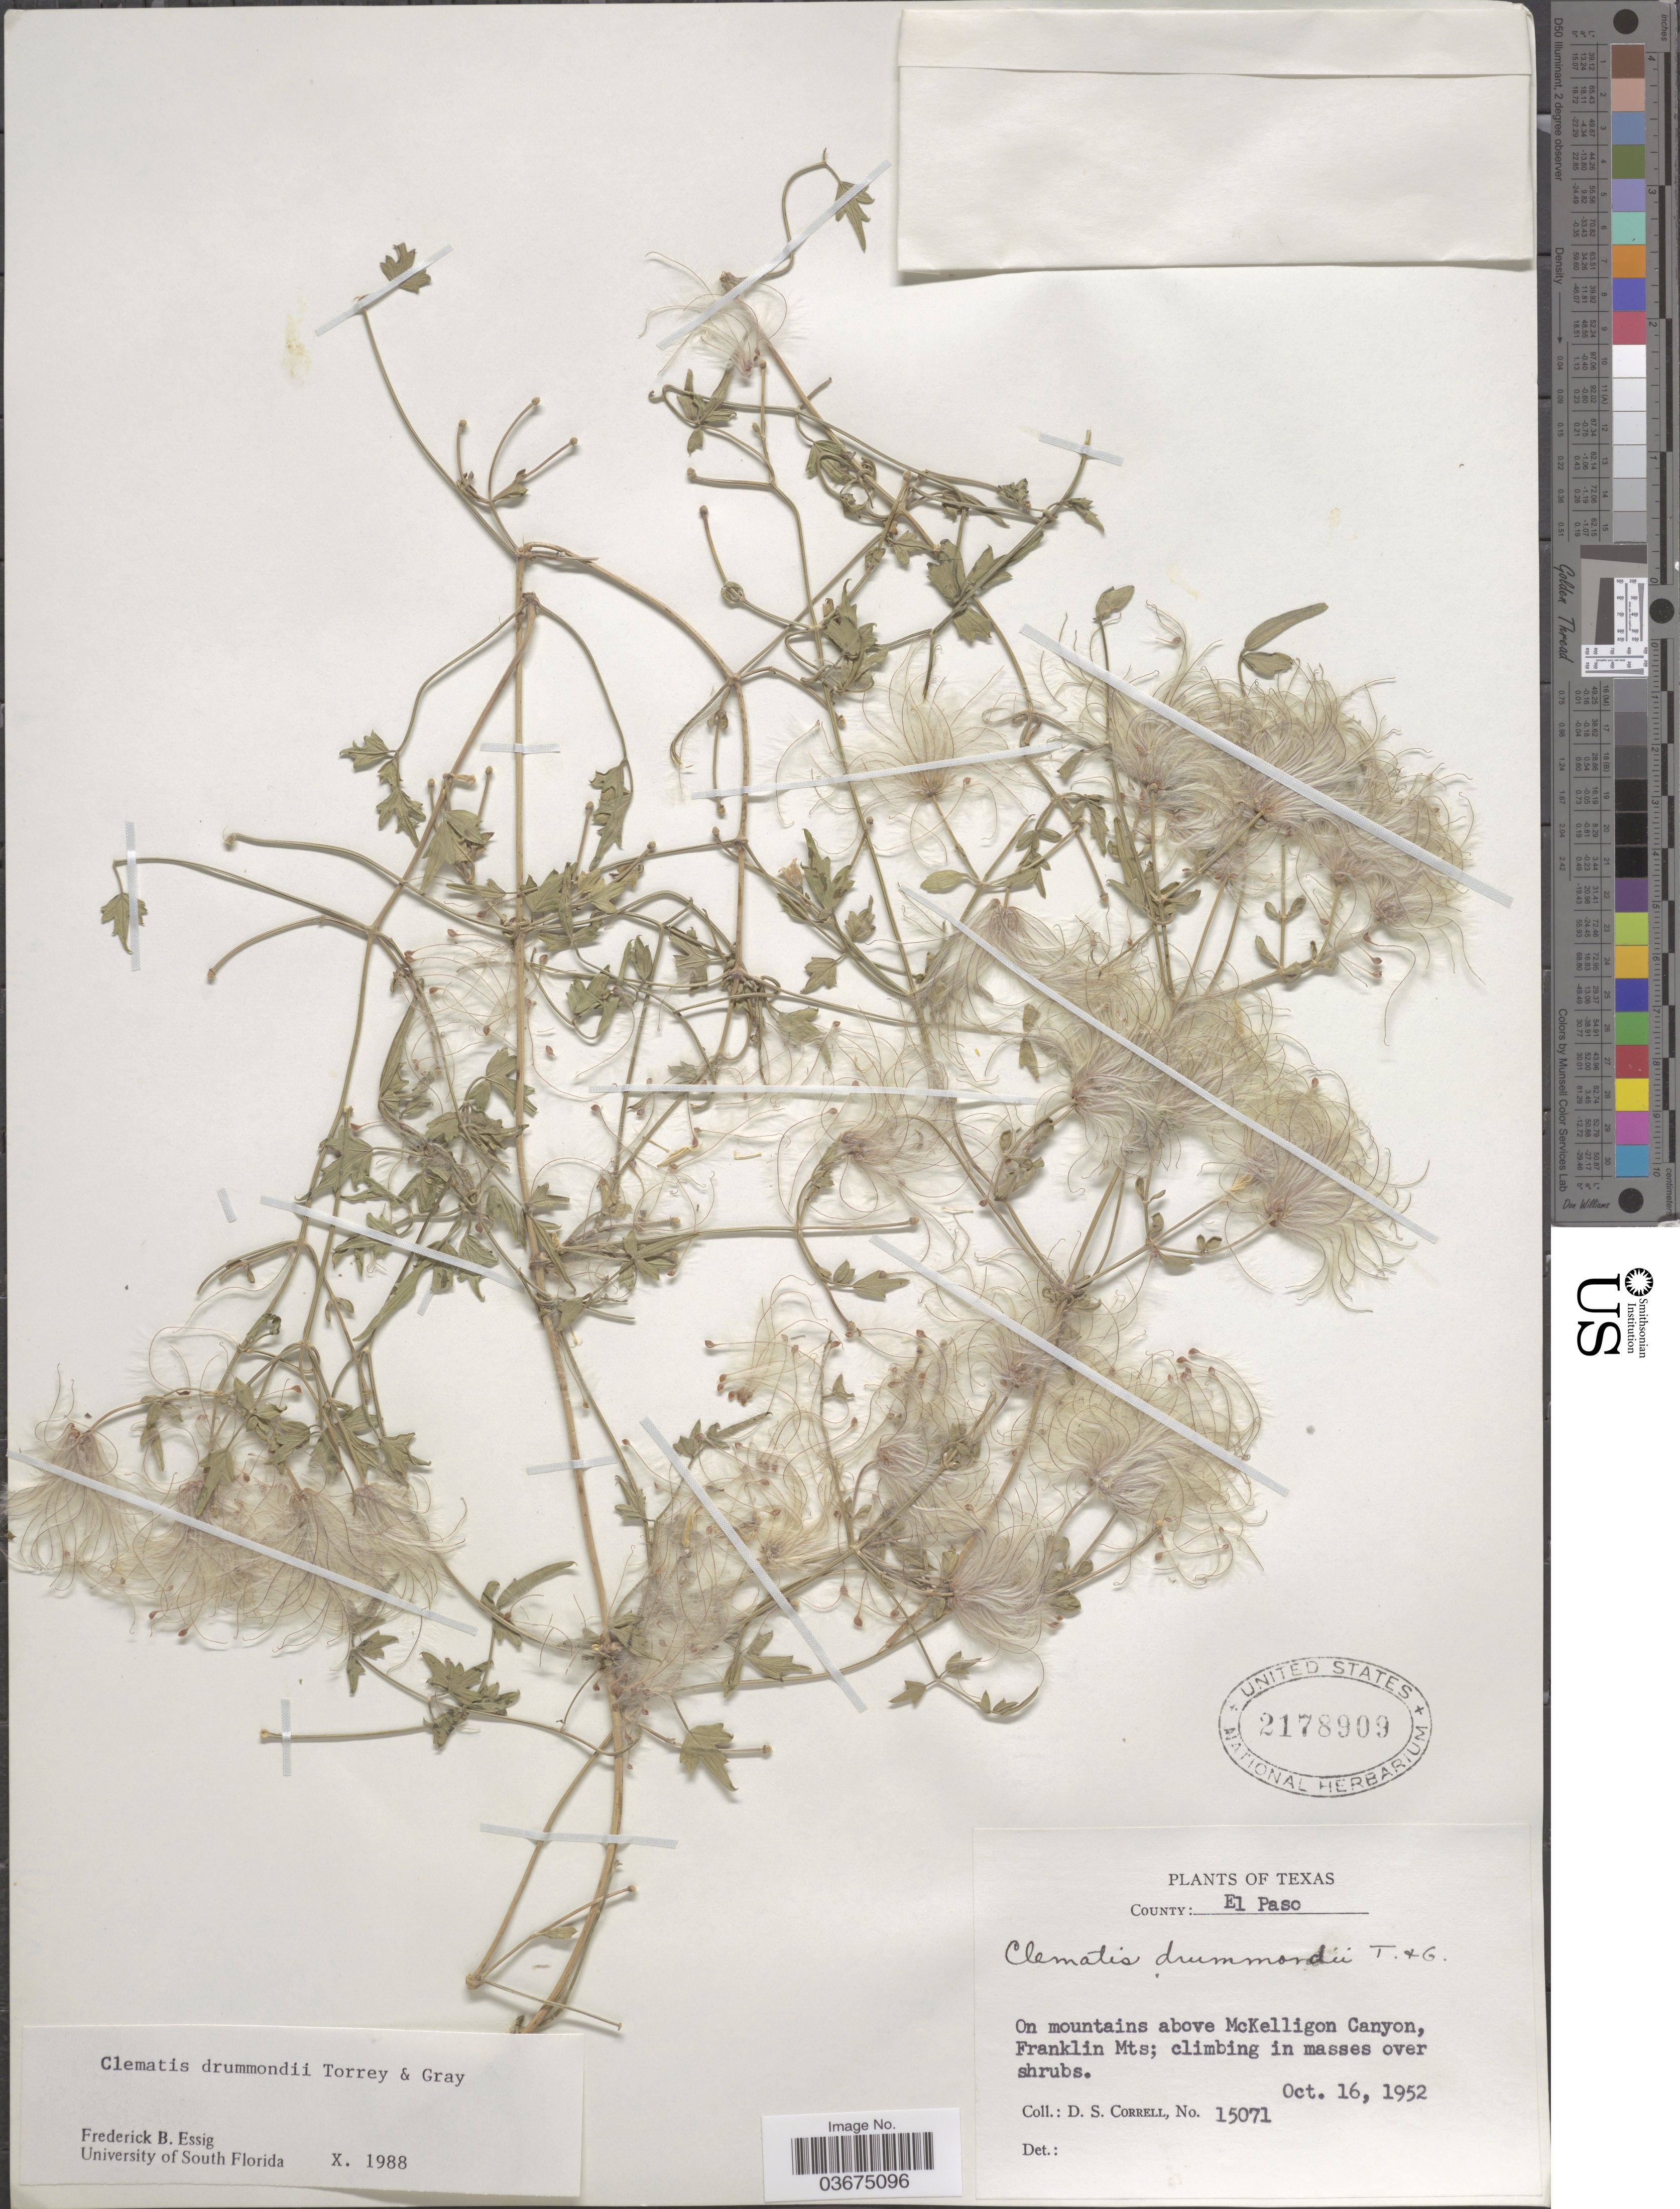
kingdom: Plantae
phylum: Tracheophyta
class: Magnoliopsida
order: Ranunculales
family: Ranunculaceae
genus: Clematis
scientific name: Clematis drummondii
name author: Torr. & A. Gray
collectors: D. S. Correll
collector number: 15071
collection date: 1952-10-16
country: United States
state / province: Texas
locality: County: El Paso. On mountains above McKelligon Canyon, Franklin Mts.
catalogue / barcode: US 2178909